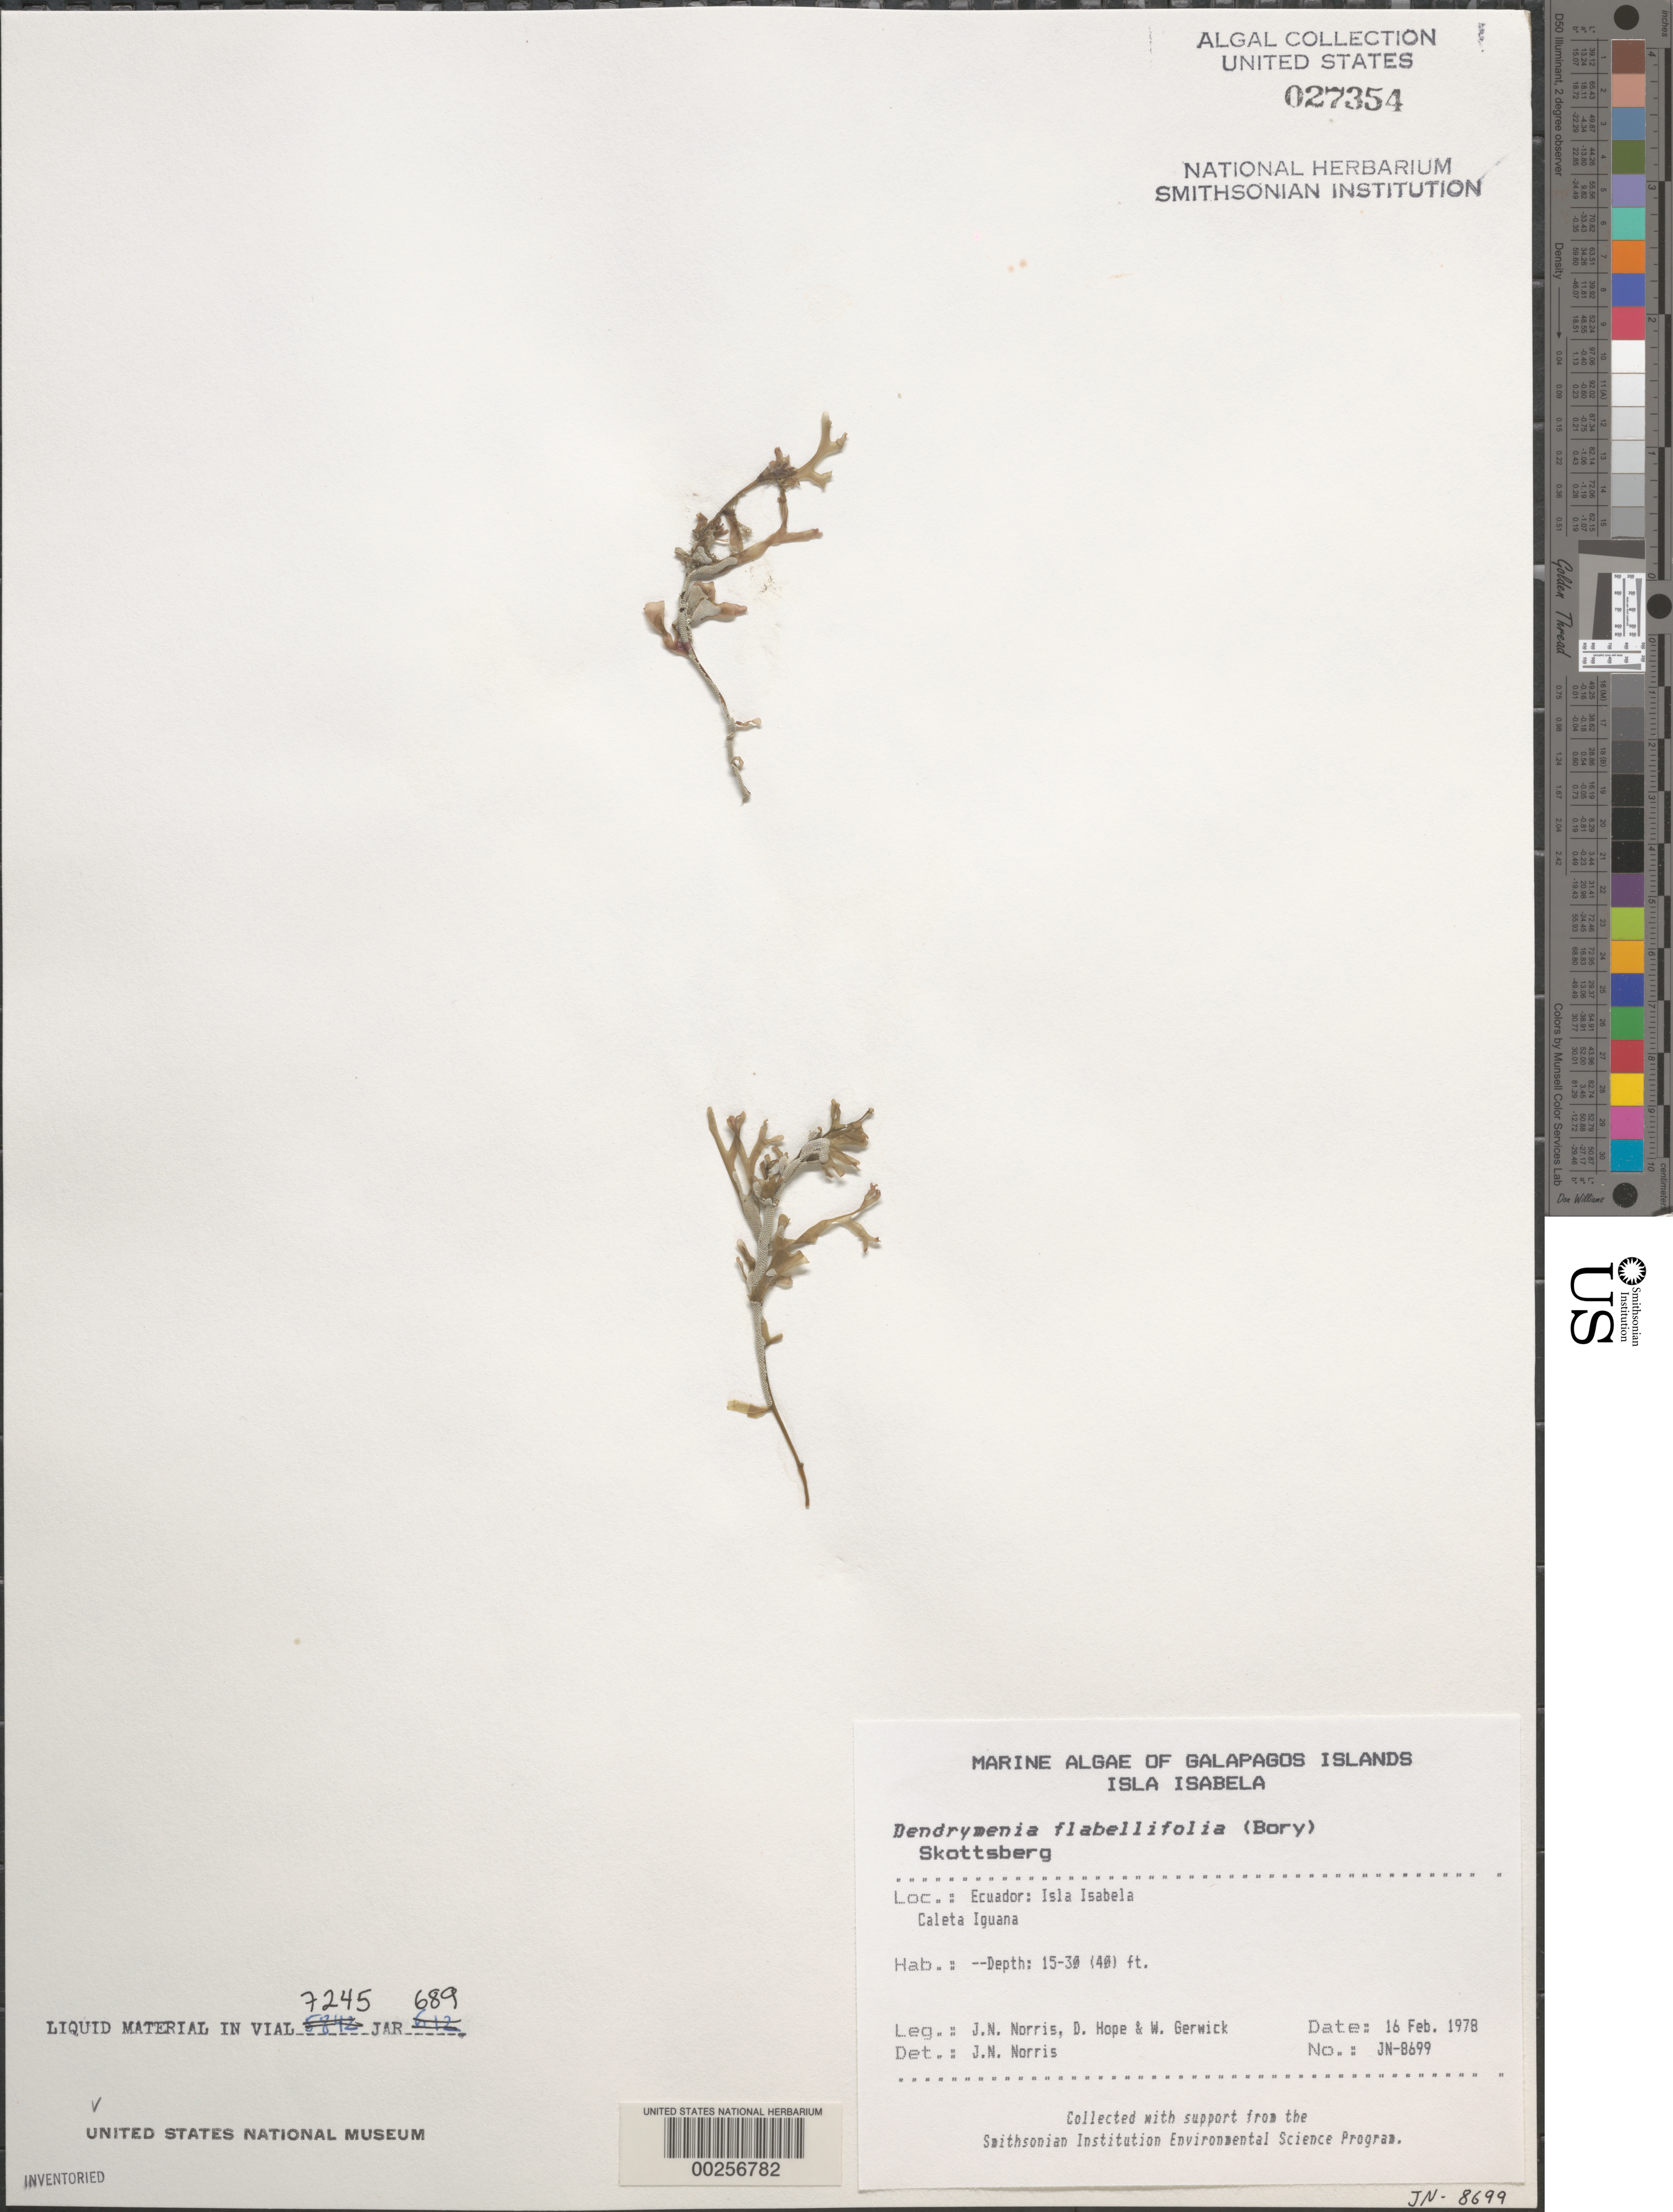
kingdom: Plantae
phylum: Rhodophyta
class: Florideophyceae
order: Rhodymeniales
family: Rhodymeniaceae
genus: Rhodymenia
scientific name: Rhodymenia flabellifolia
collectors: J. N. Norris, D. Hope & W. Gerwick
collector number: JN-8699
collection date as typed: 16 Feb 1978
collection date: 1978-02-16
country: Ecuador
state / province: Colón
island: Isabela [Albemarle]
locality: Caleta Iguana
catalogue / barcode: US 27354